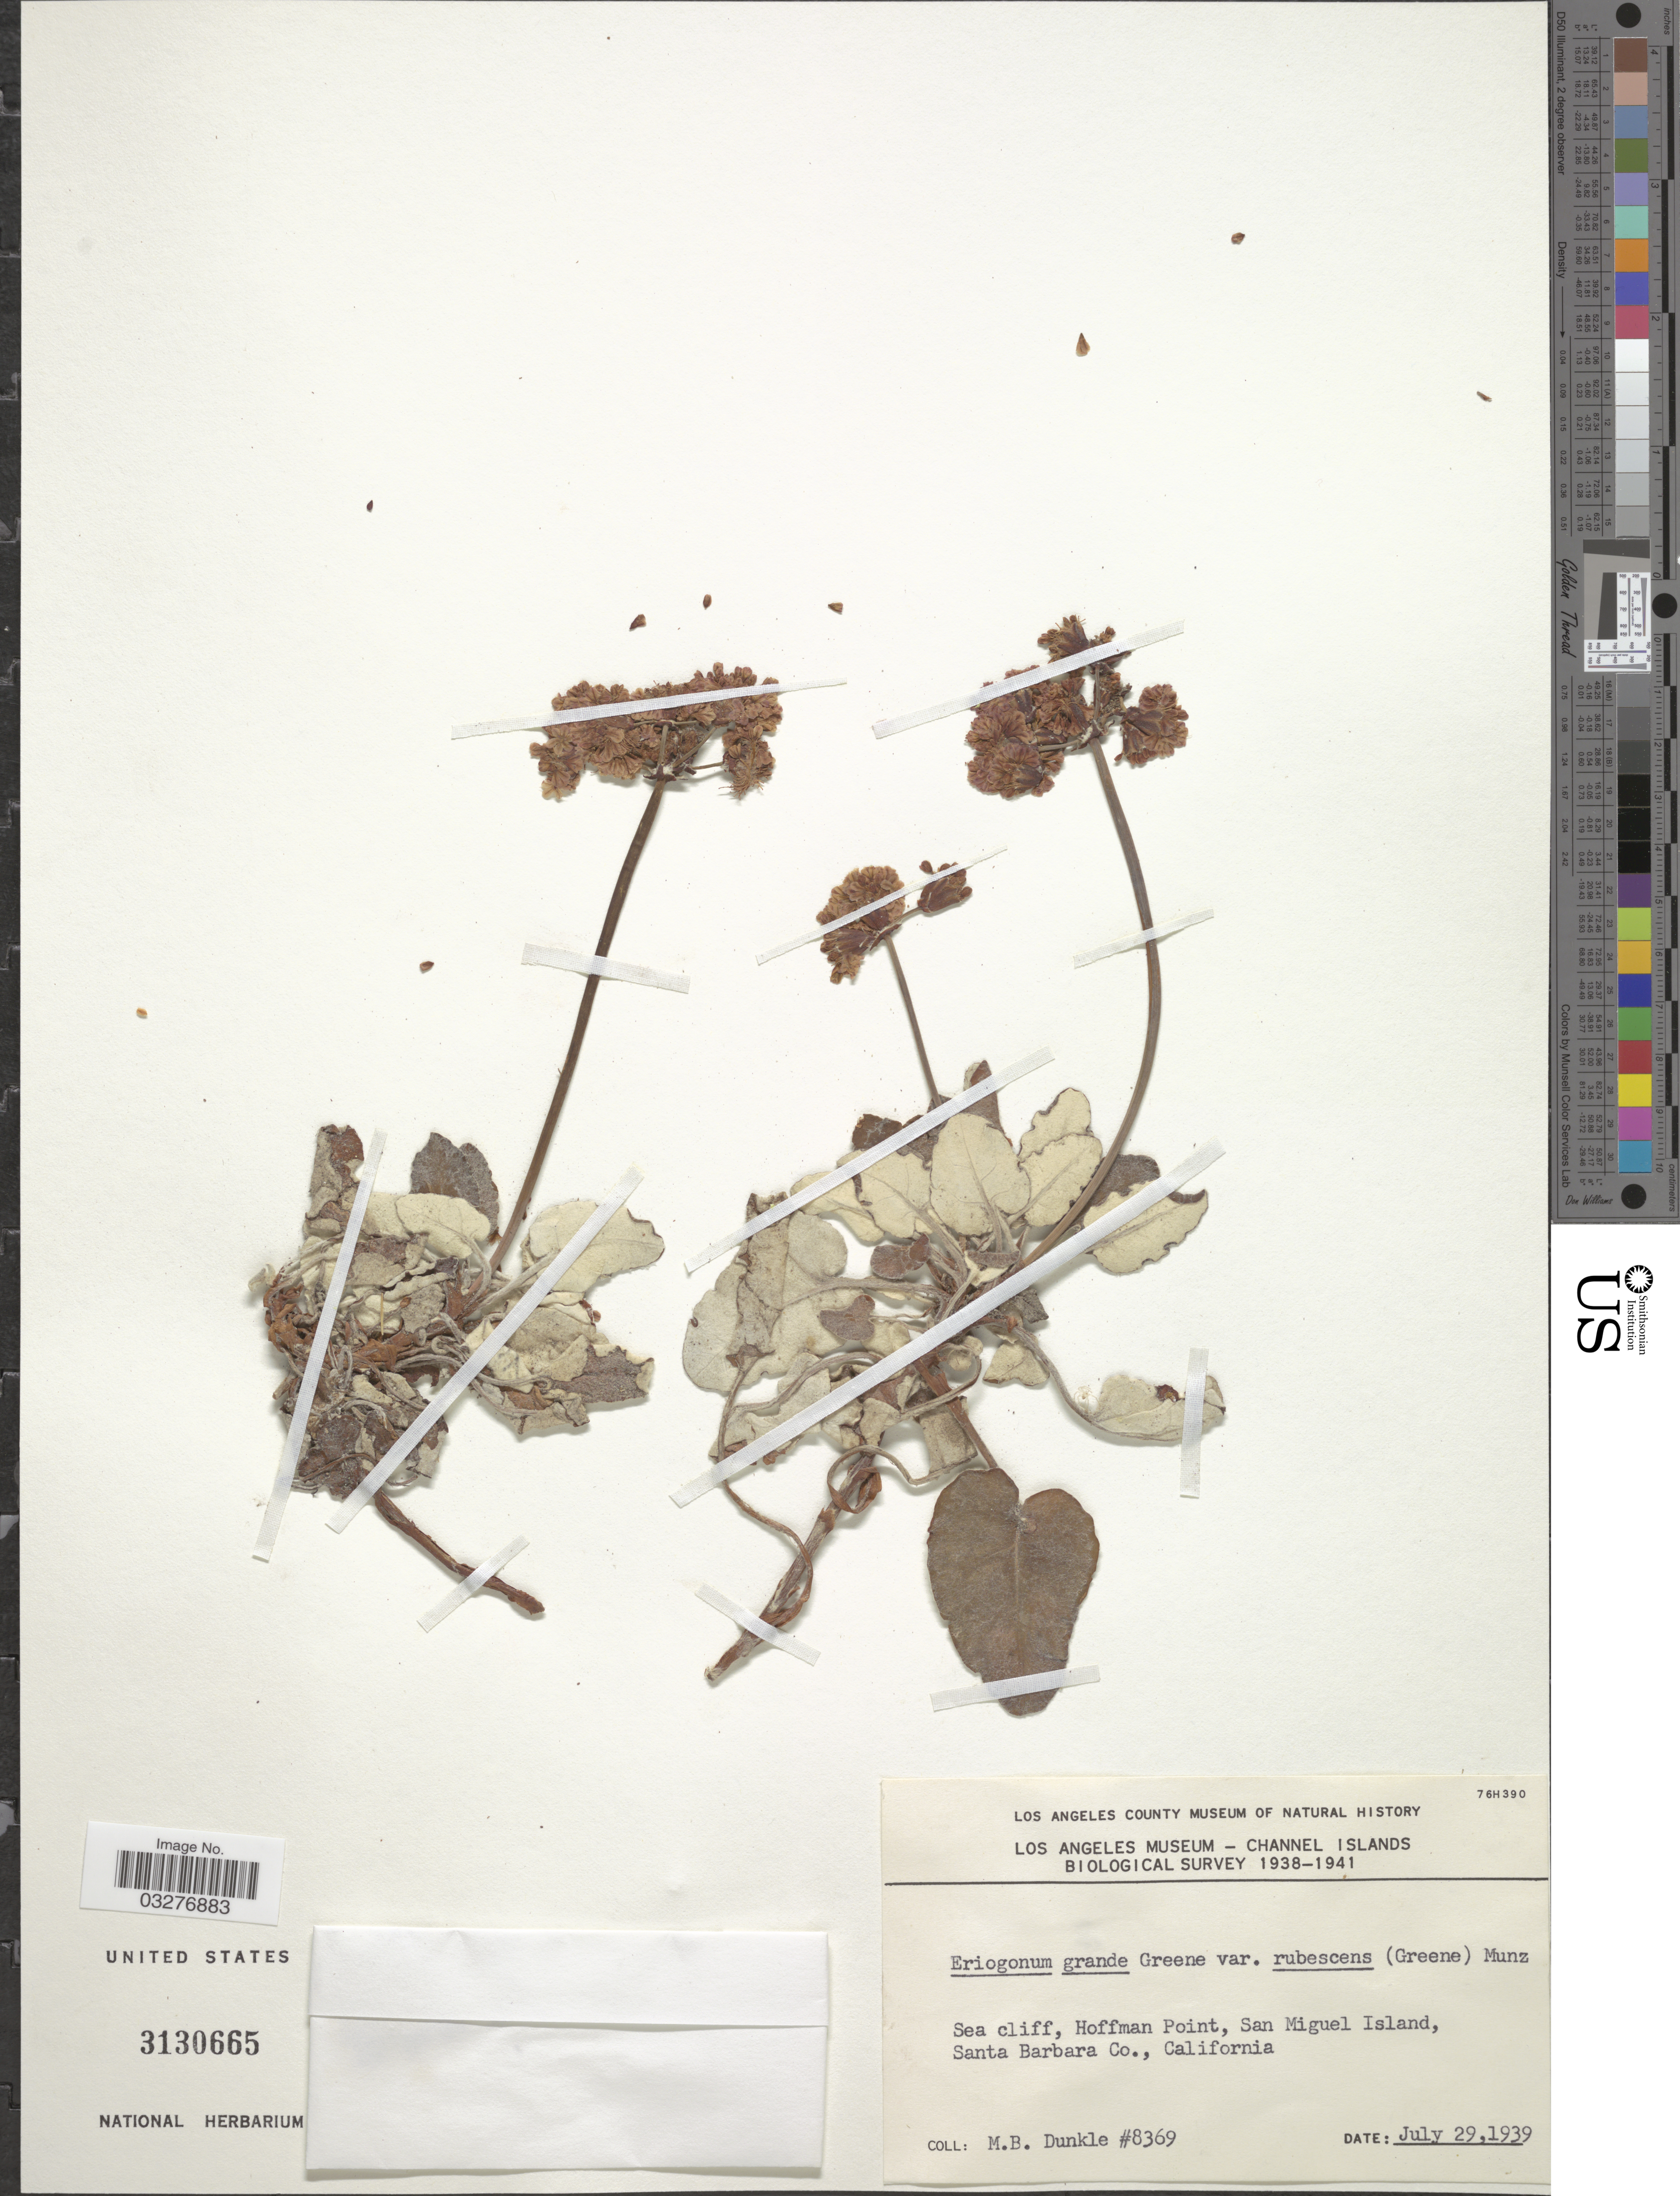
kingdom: Plantae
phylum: Tracheophyta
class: Magnoliopsida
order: Caryophyllales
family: Polygonaceae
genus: Eriogonum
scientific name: Eriogonum grande var. rubescens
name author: (Greene) Munz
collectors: M. Dunkle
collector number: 8369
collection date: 1939-07-29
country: United States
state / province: California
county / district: Santa Barbara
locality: Sea cliff, Hoffman Point, San Miguel Island, Santa Barbara Co.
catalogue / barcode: US 3130665